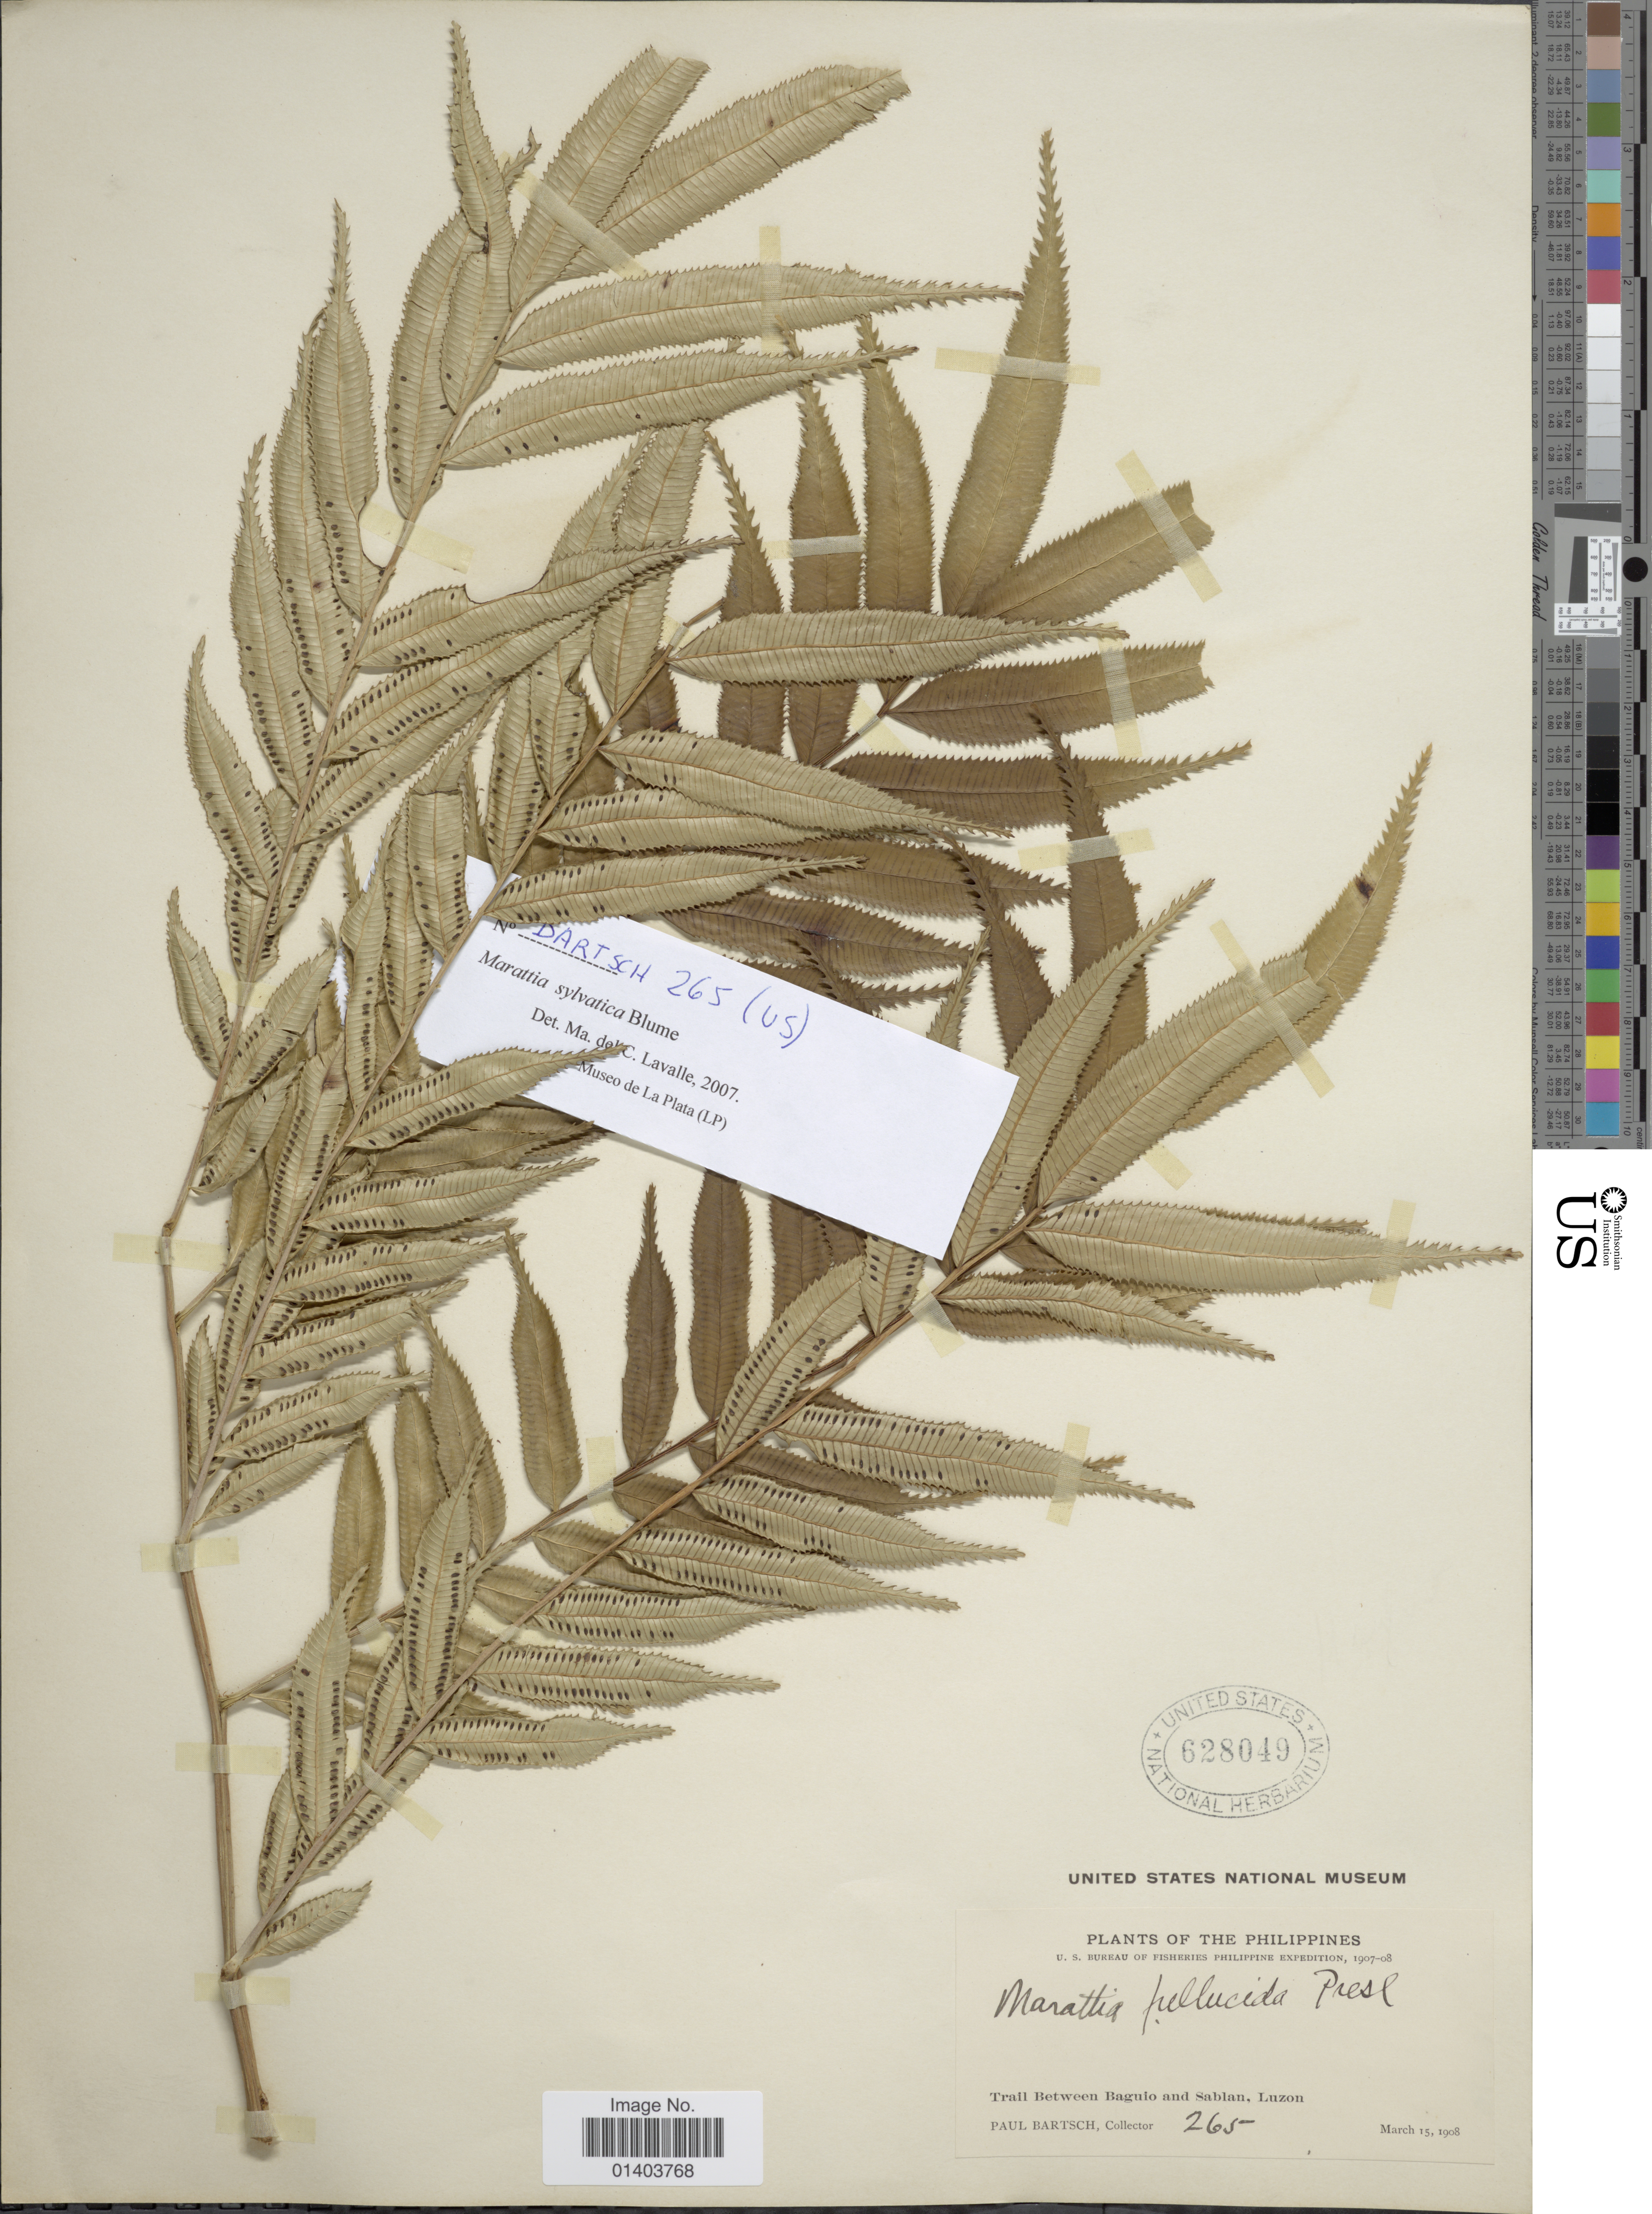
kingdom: Plantae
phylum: Tracheophyta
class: Polypodiopsida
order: Marattiales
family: Marattiaceae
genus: Ptisana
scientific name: Ptisana sylvatica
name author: (Blume) Murdock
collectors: P. Bartsch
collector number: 265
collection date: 1908-03-15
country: Philippines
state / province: Central Luzon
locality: Trail between Baguio and Sablan, Luzon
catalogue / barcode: US 628049